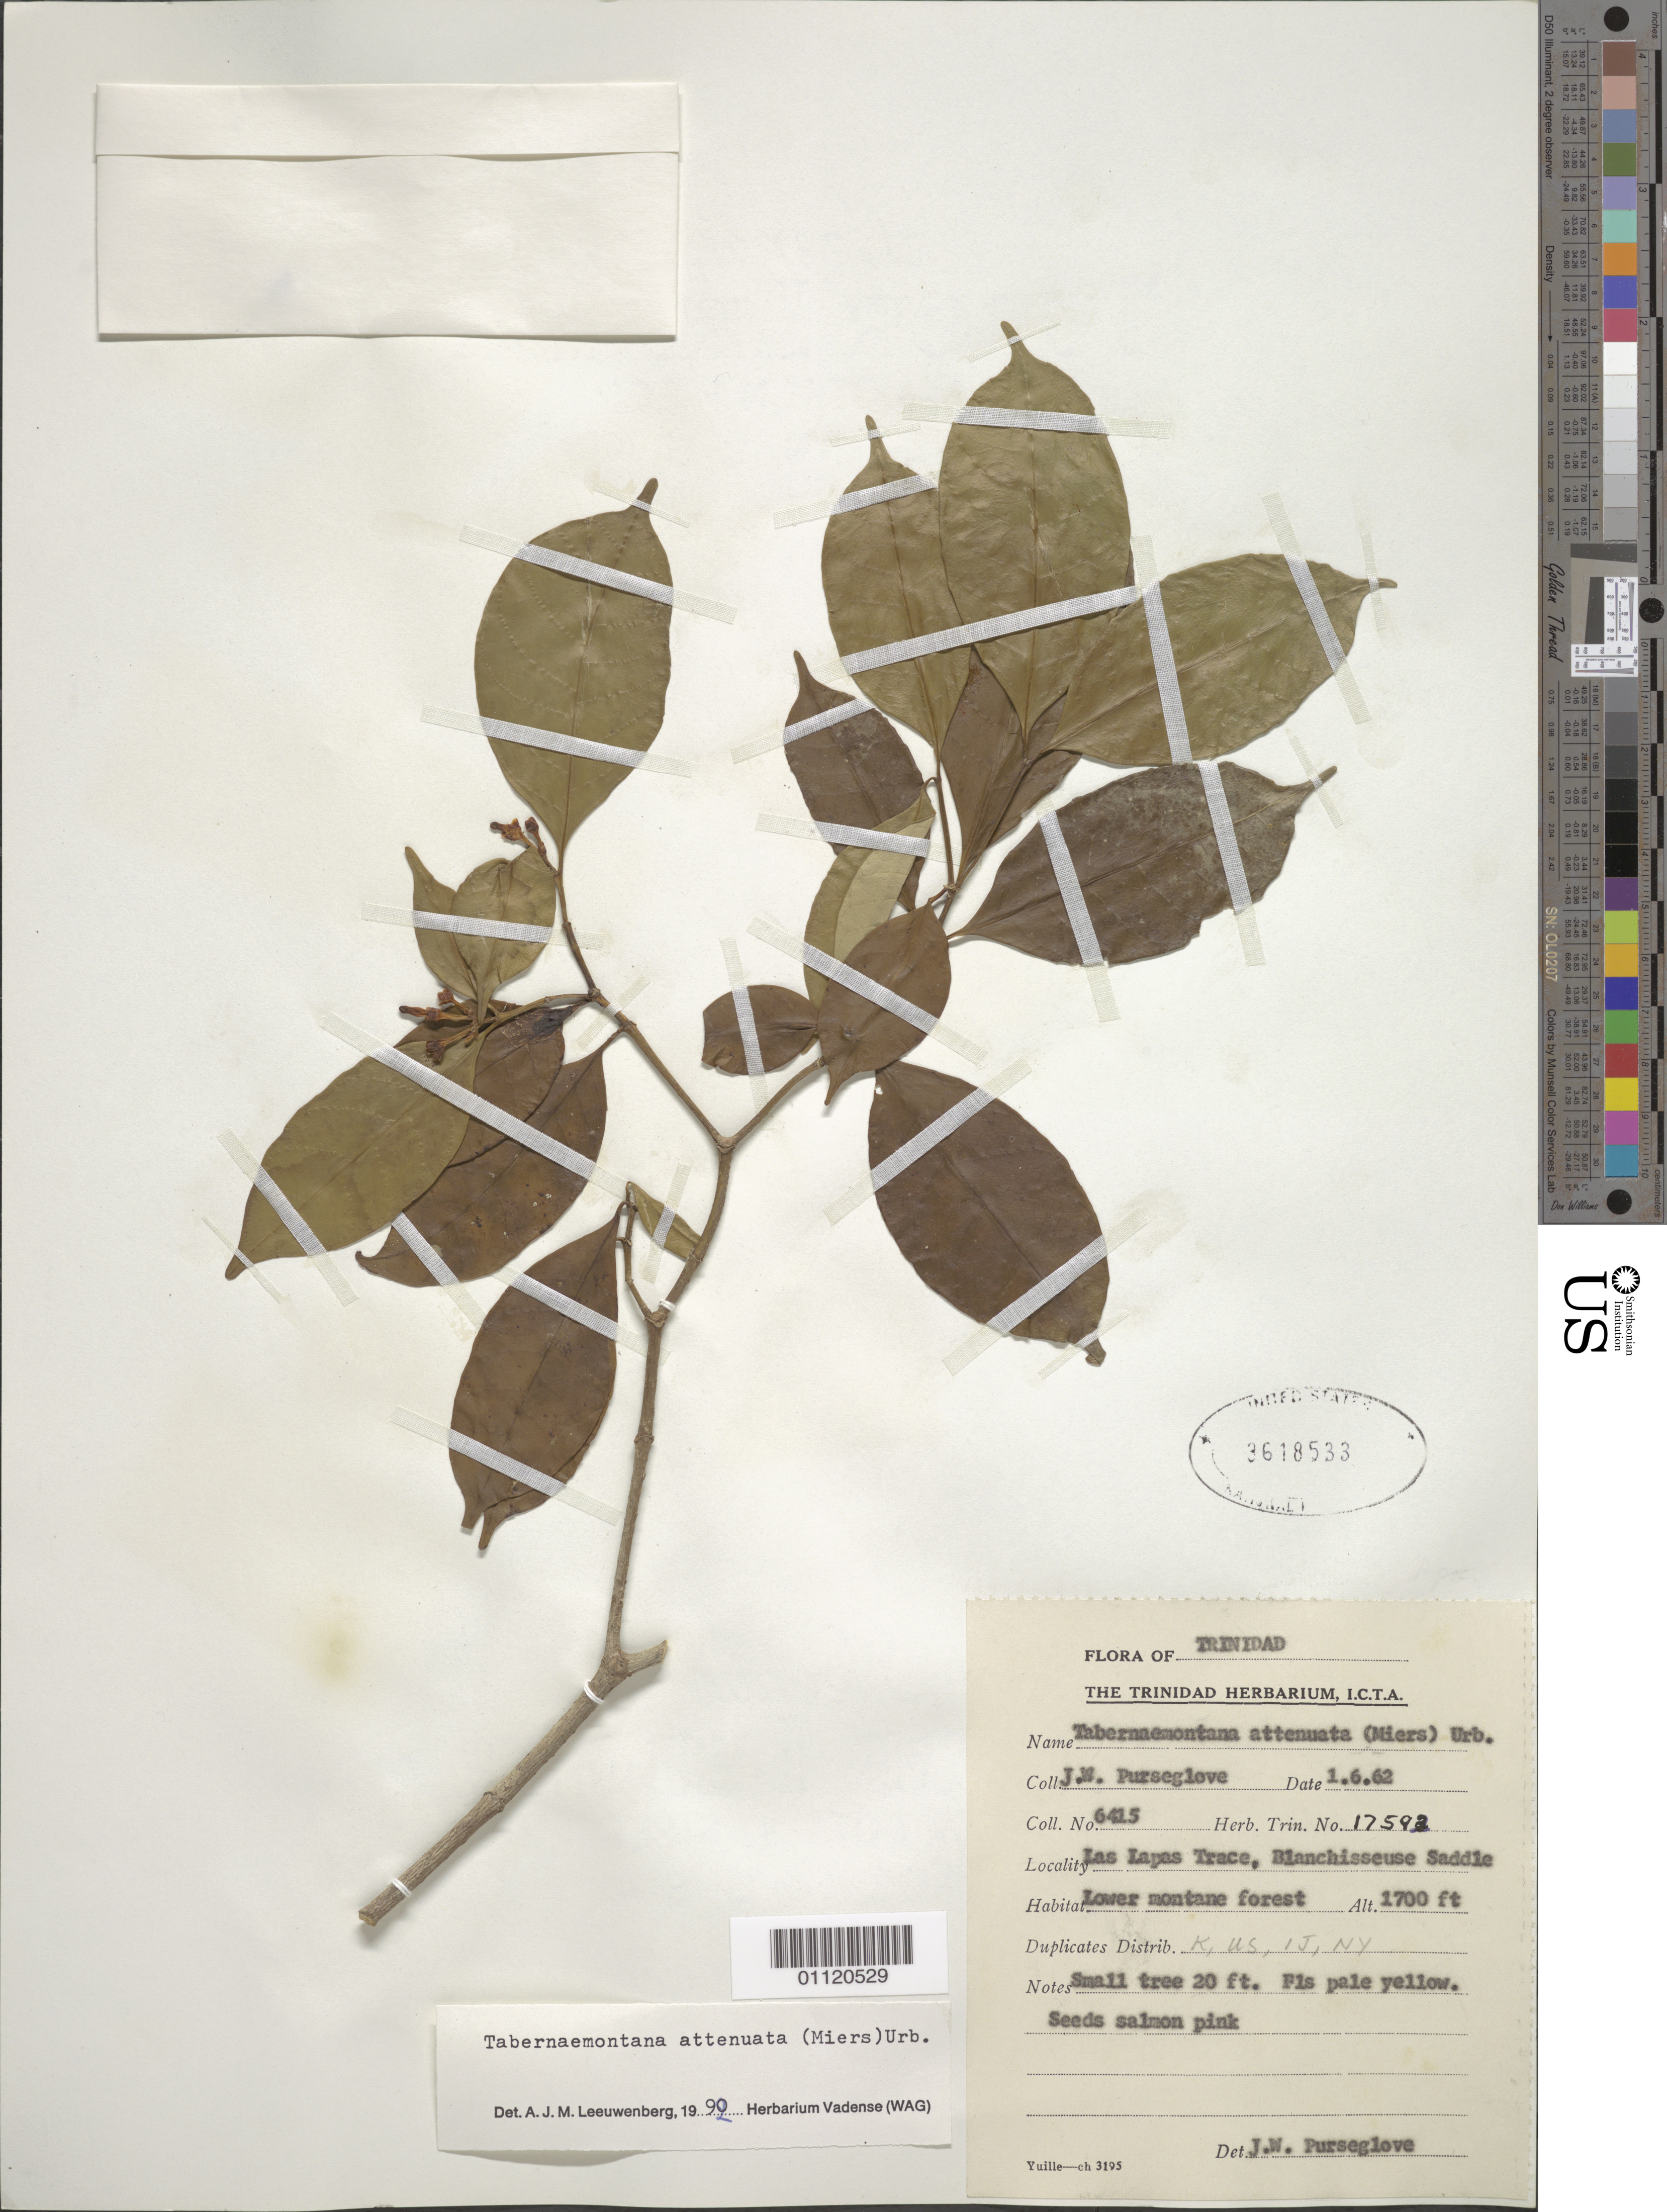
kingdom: Plantae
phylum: Tracheophyta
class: Magnoliopsida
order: Gentianales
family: Apocynaceae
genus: Tabernaemontana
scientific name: Tabernaemontana attenuata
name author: (Miers) Urb.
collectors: J. Purseglove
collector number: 6415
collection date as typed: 06 Jan 1962 or 01 Jun 1962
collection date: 1962-01-06 or 1962-06-01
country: Trinidad and Tobago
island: Trinidad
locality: Las Lapas Trace, Blanchisseuse Saddle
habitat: lower montane forest | Herb. Trin. No. 17592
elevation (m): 518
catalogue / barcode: US 3618533